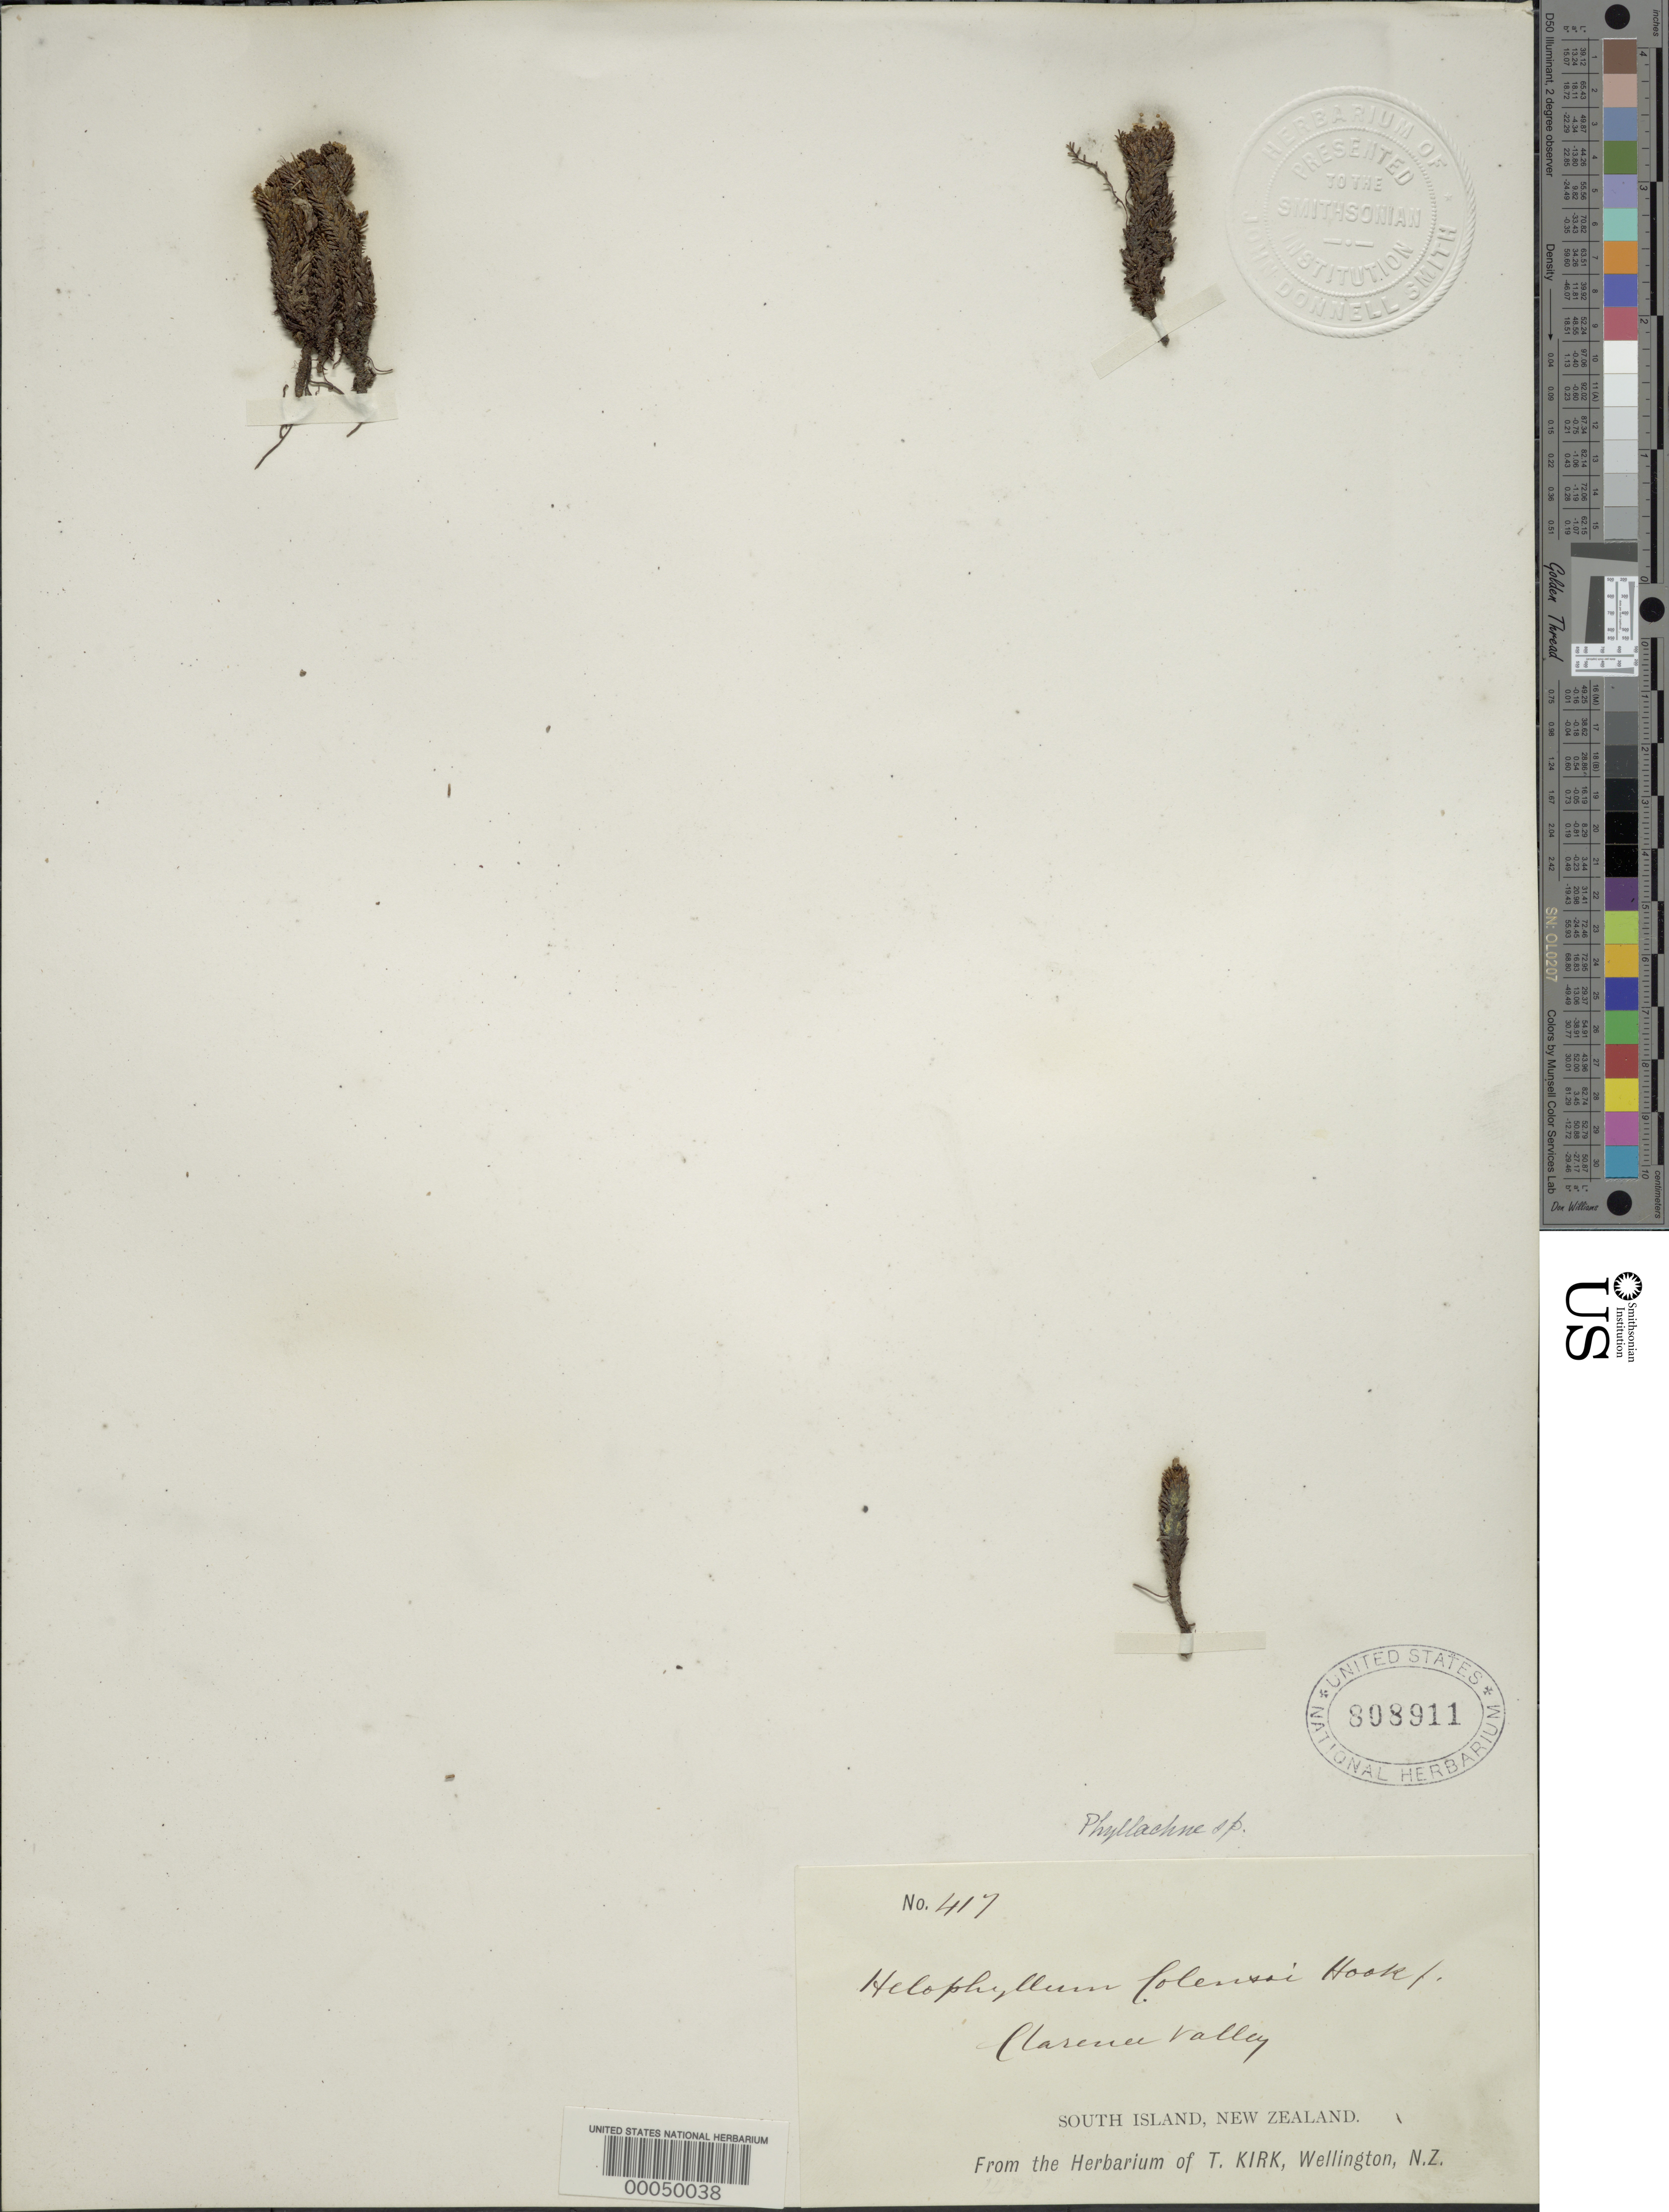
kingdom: Plantae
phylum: Tracheophyta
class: Magnoliopsida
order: Asterales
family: Stylidiaceae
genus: Phyllachne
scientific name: Phyllachne colensoi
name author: (Hook. f.) Berggr.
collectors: ex herb. T. Kirk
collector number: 417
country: New Zealand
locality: Clarence Valley. South Island.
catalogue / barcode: US 808911